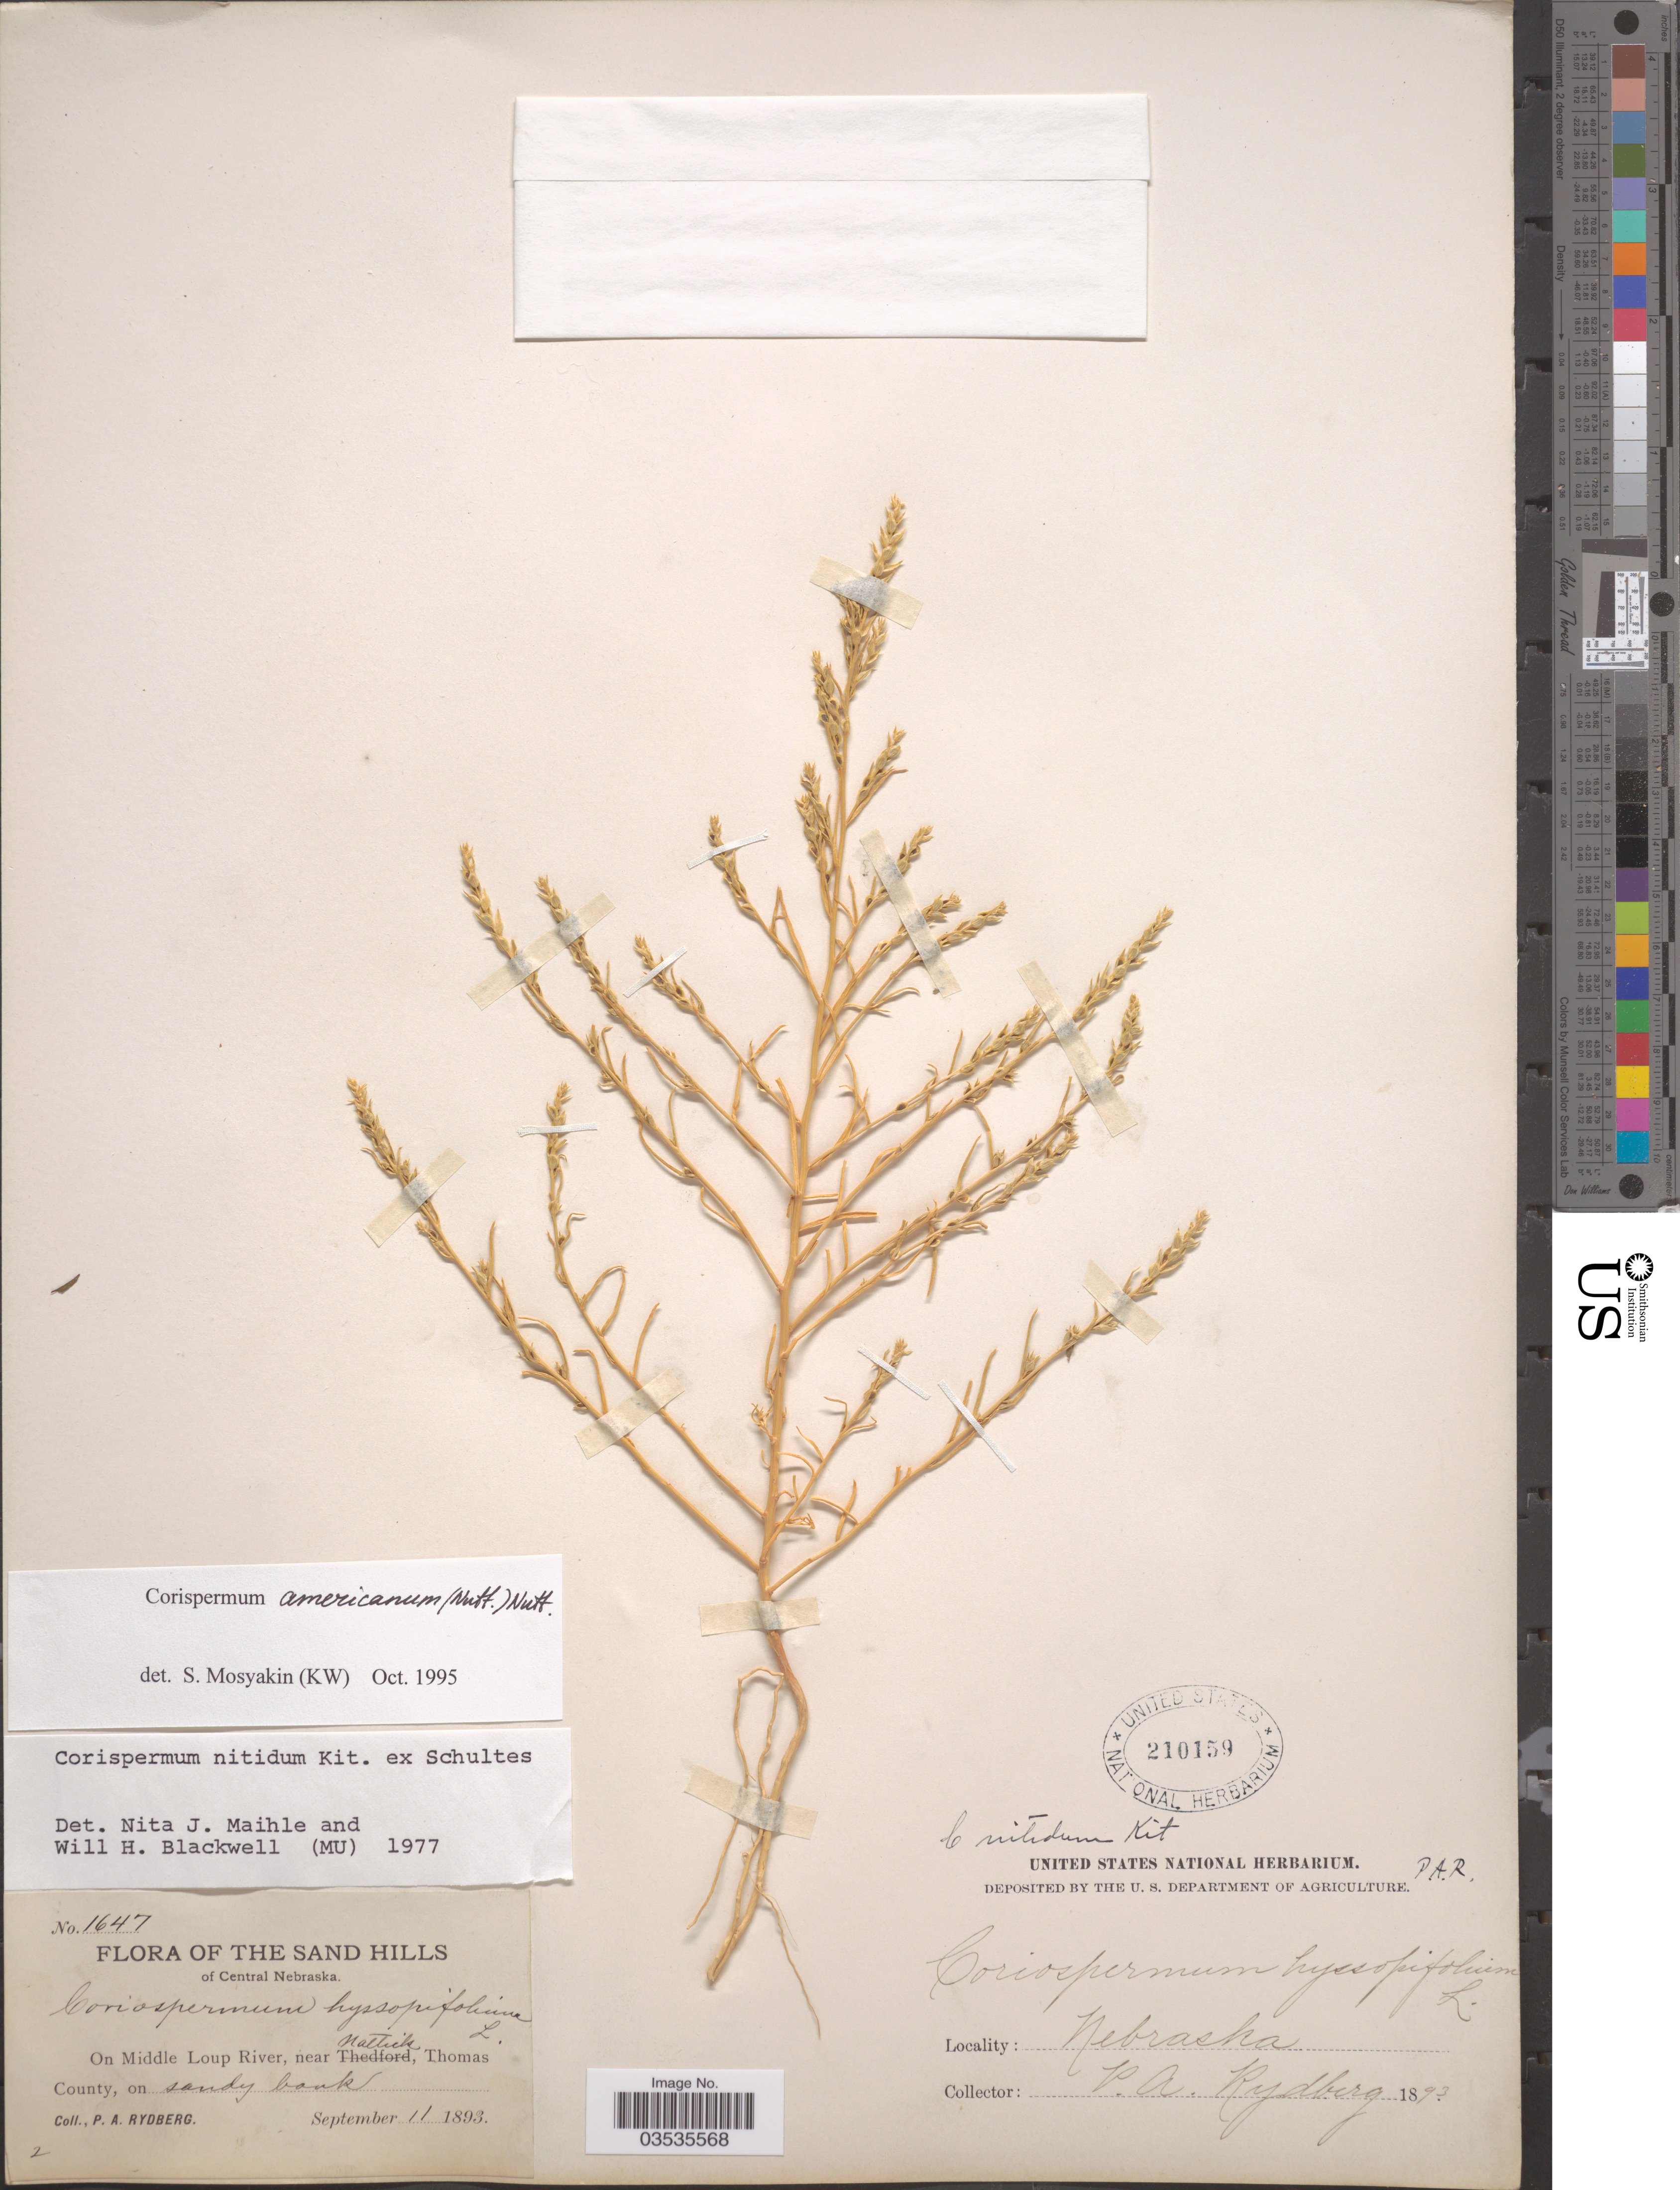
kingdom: Plantae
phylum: Tracheophyta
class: Magnoliopsida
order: Caryophyllales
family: Amaranthaceae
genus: Corispermum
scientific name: Corispermum americanum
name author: (Nutt.) Nutt.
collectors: P. A. Rydberg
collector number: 1647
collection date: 1893-09-11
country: United States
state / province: Nebraska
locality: The Sand Hills of Central Nebraska. On Middle Loup River, near Nattick, Thomas County.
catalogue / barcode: US 210159